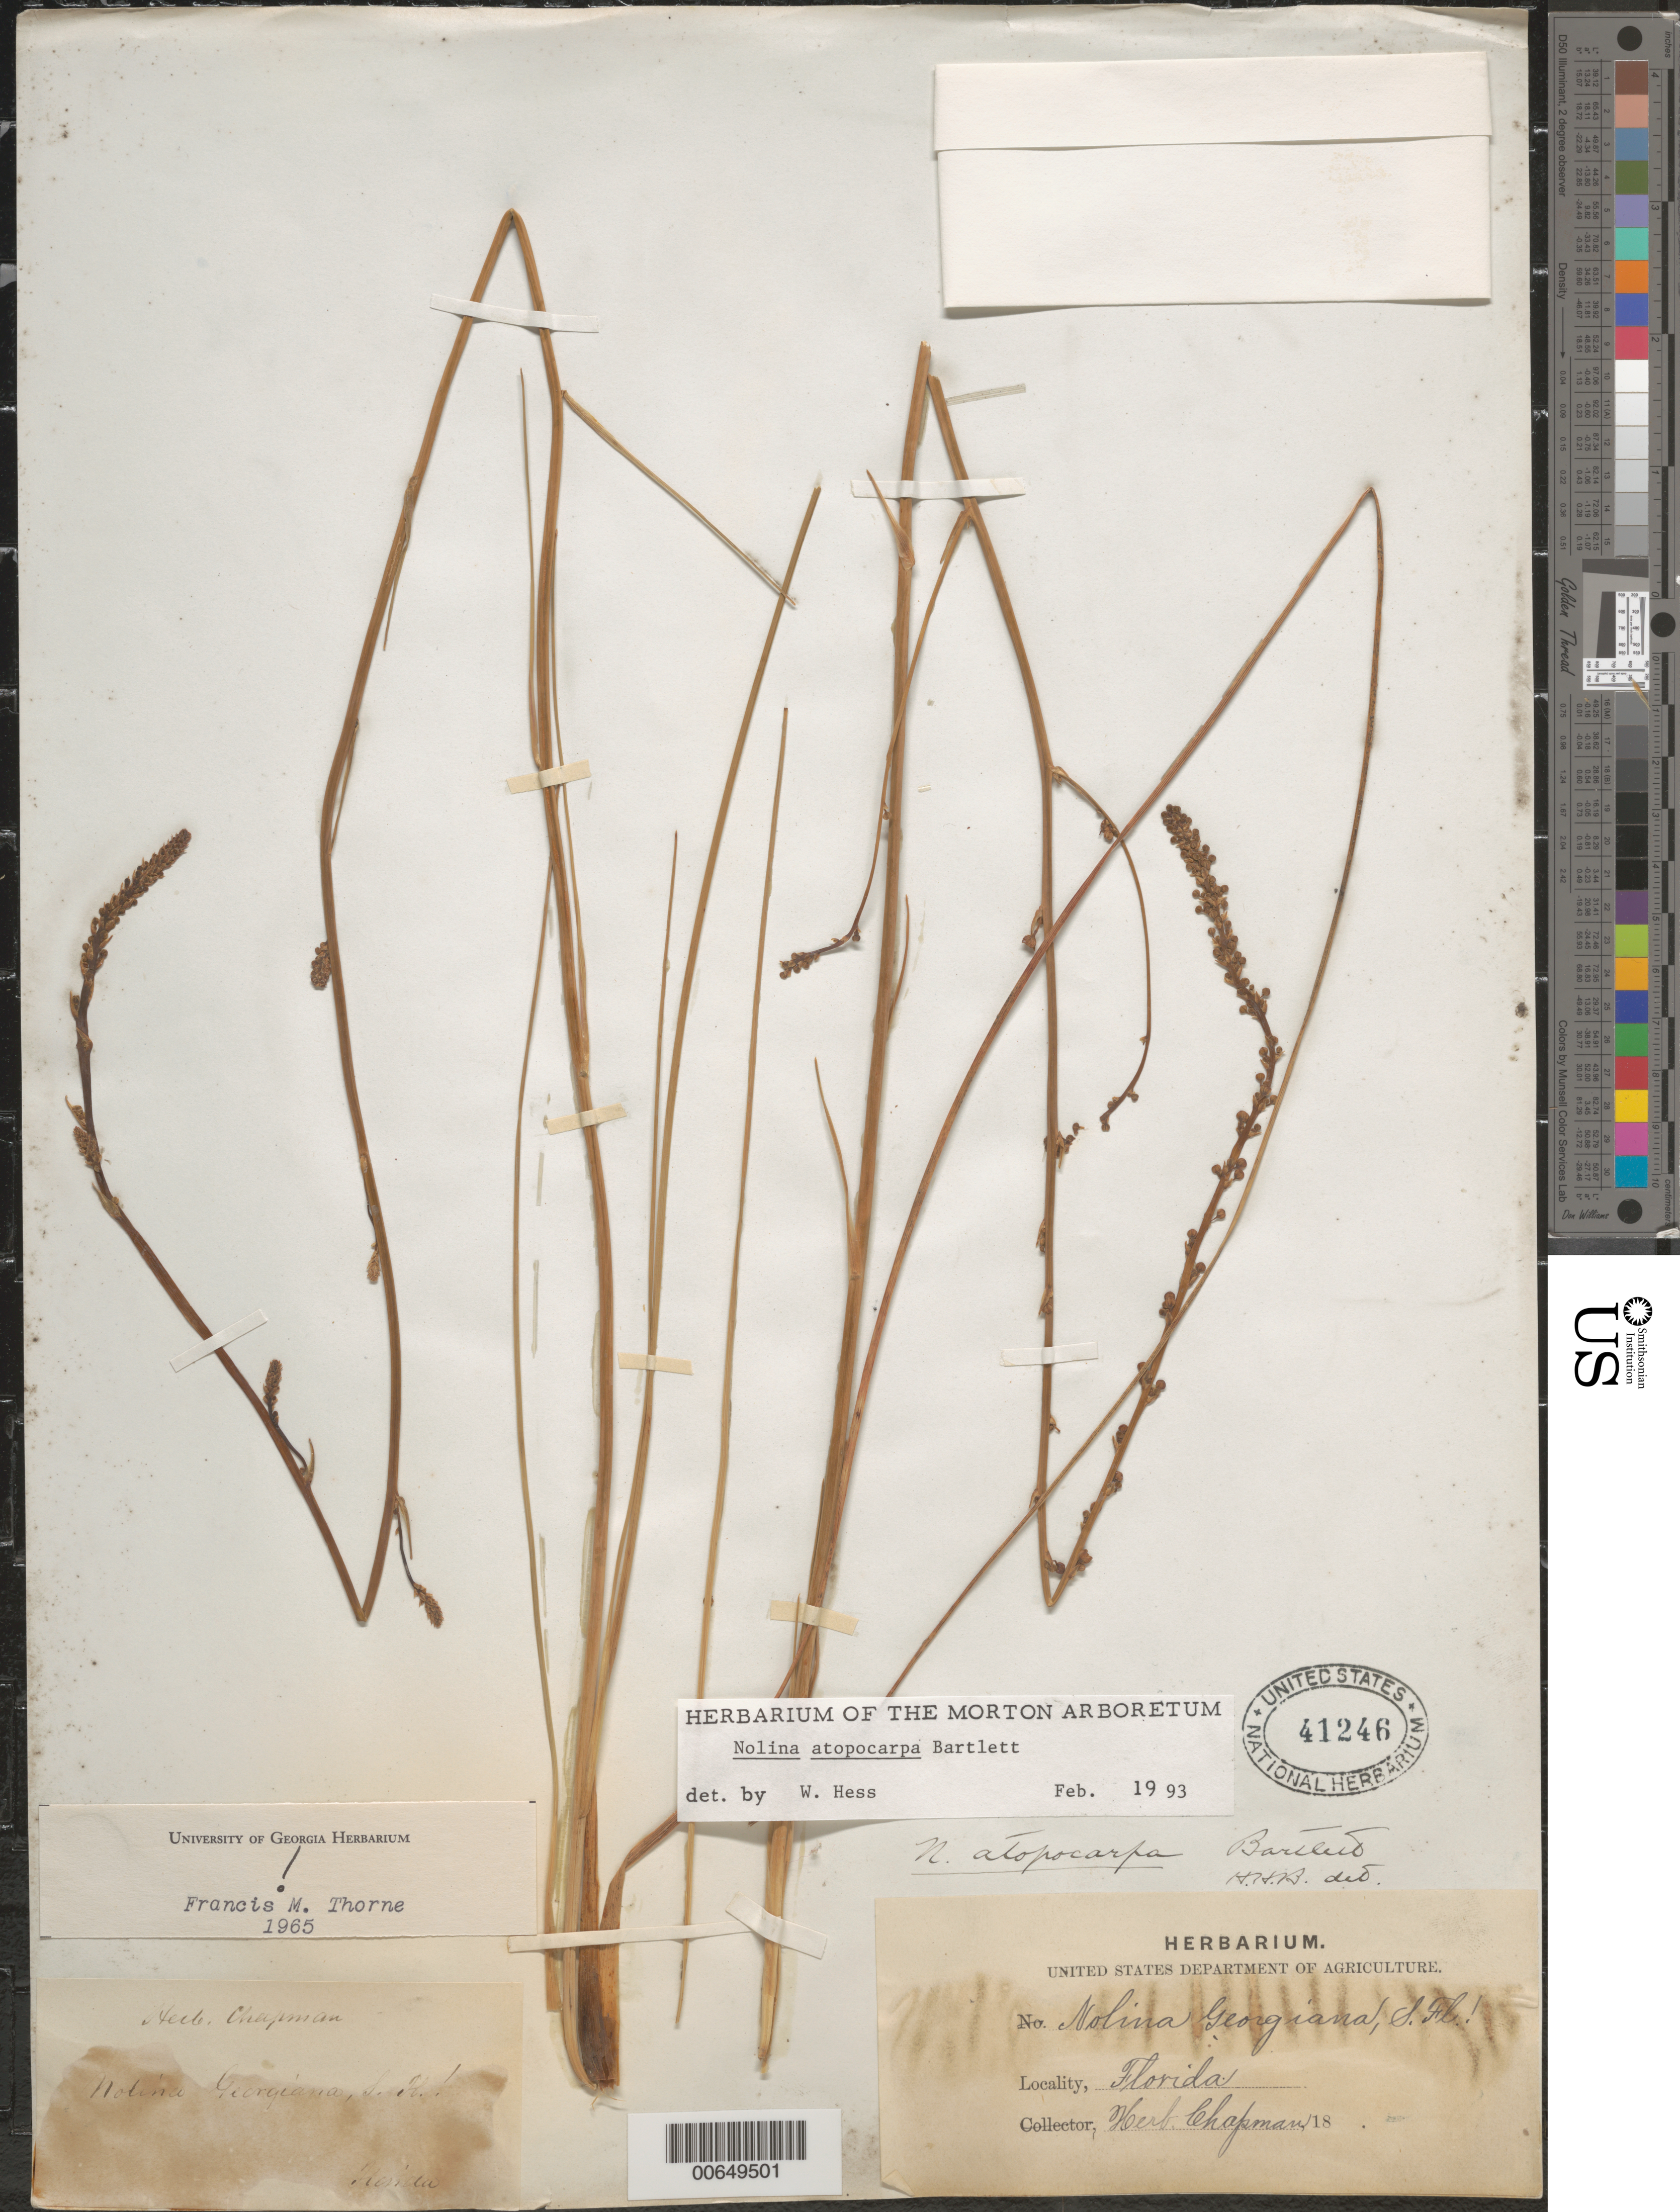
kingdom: Plantae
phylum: Tracheophyta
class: Liliopsida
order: Asparagales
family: Asparagaceae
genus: Nolina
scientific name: Nolina atopocarpa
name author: Bartlett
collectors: ex herb. Chapman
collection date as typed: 18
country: United States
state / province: Florida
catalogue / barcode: US 41246